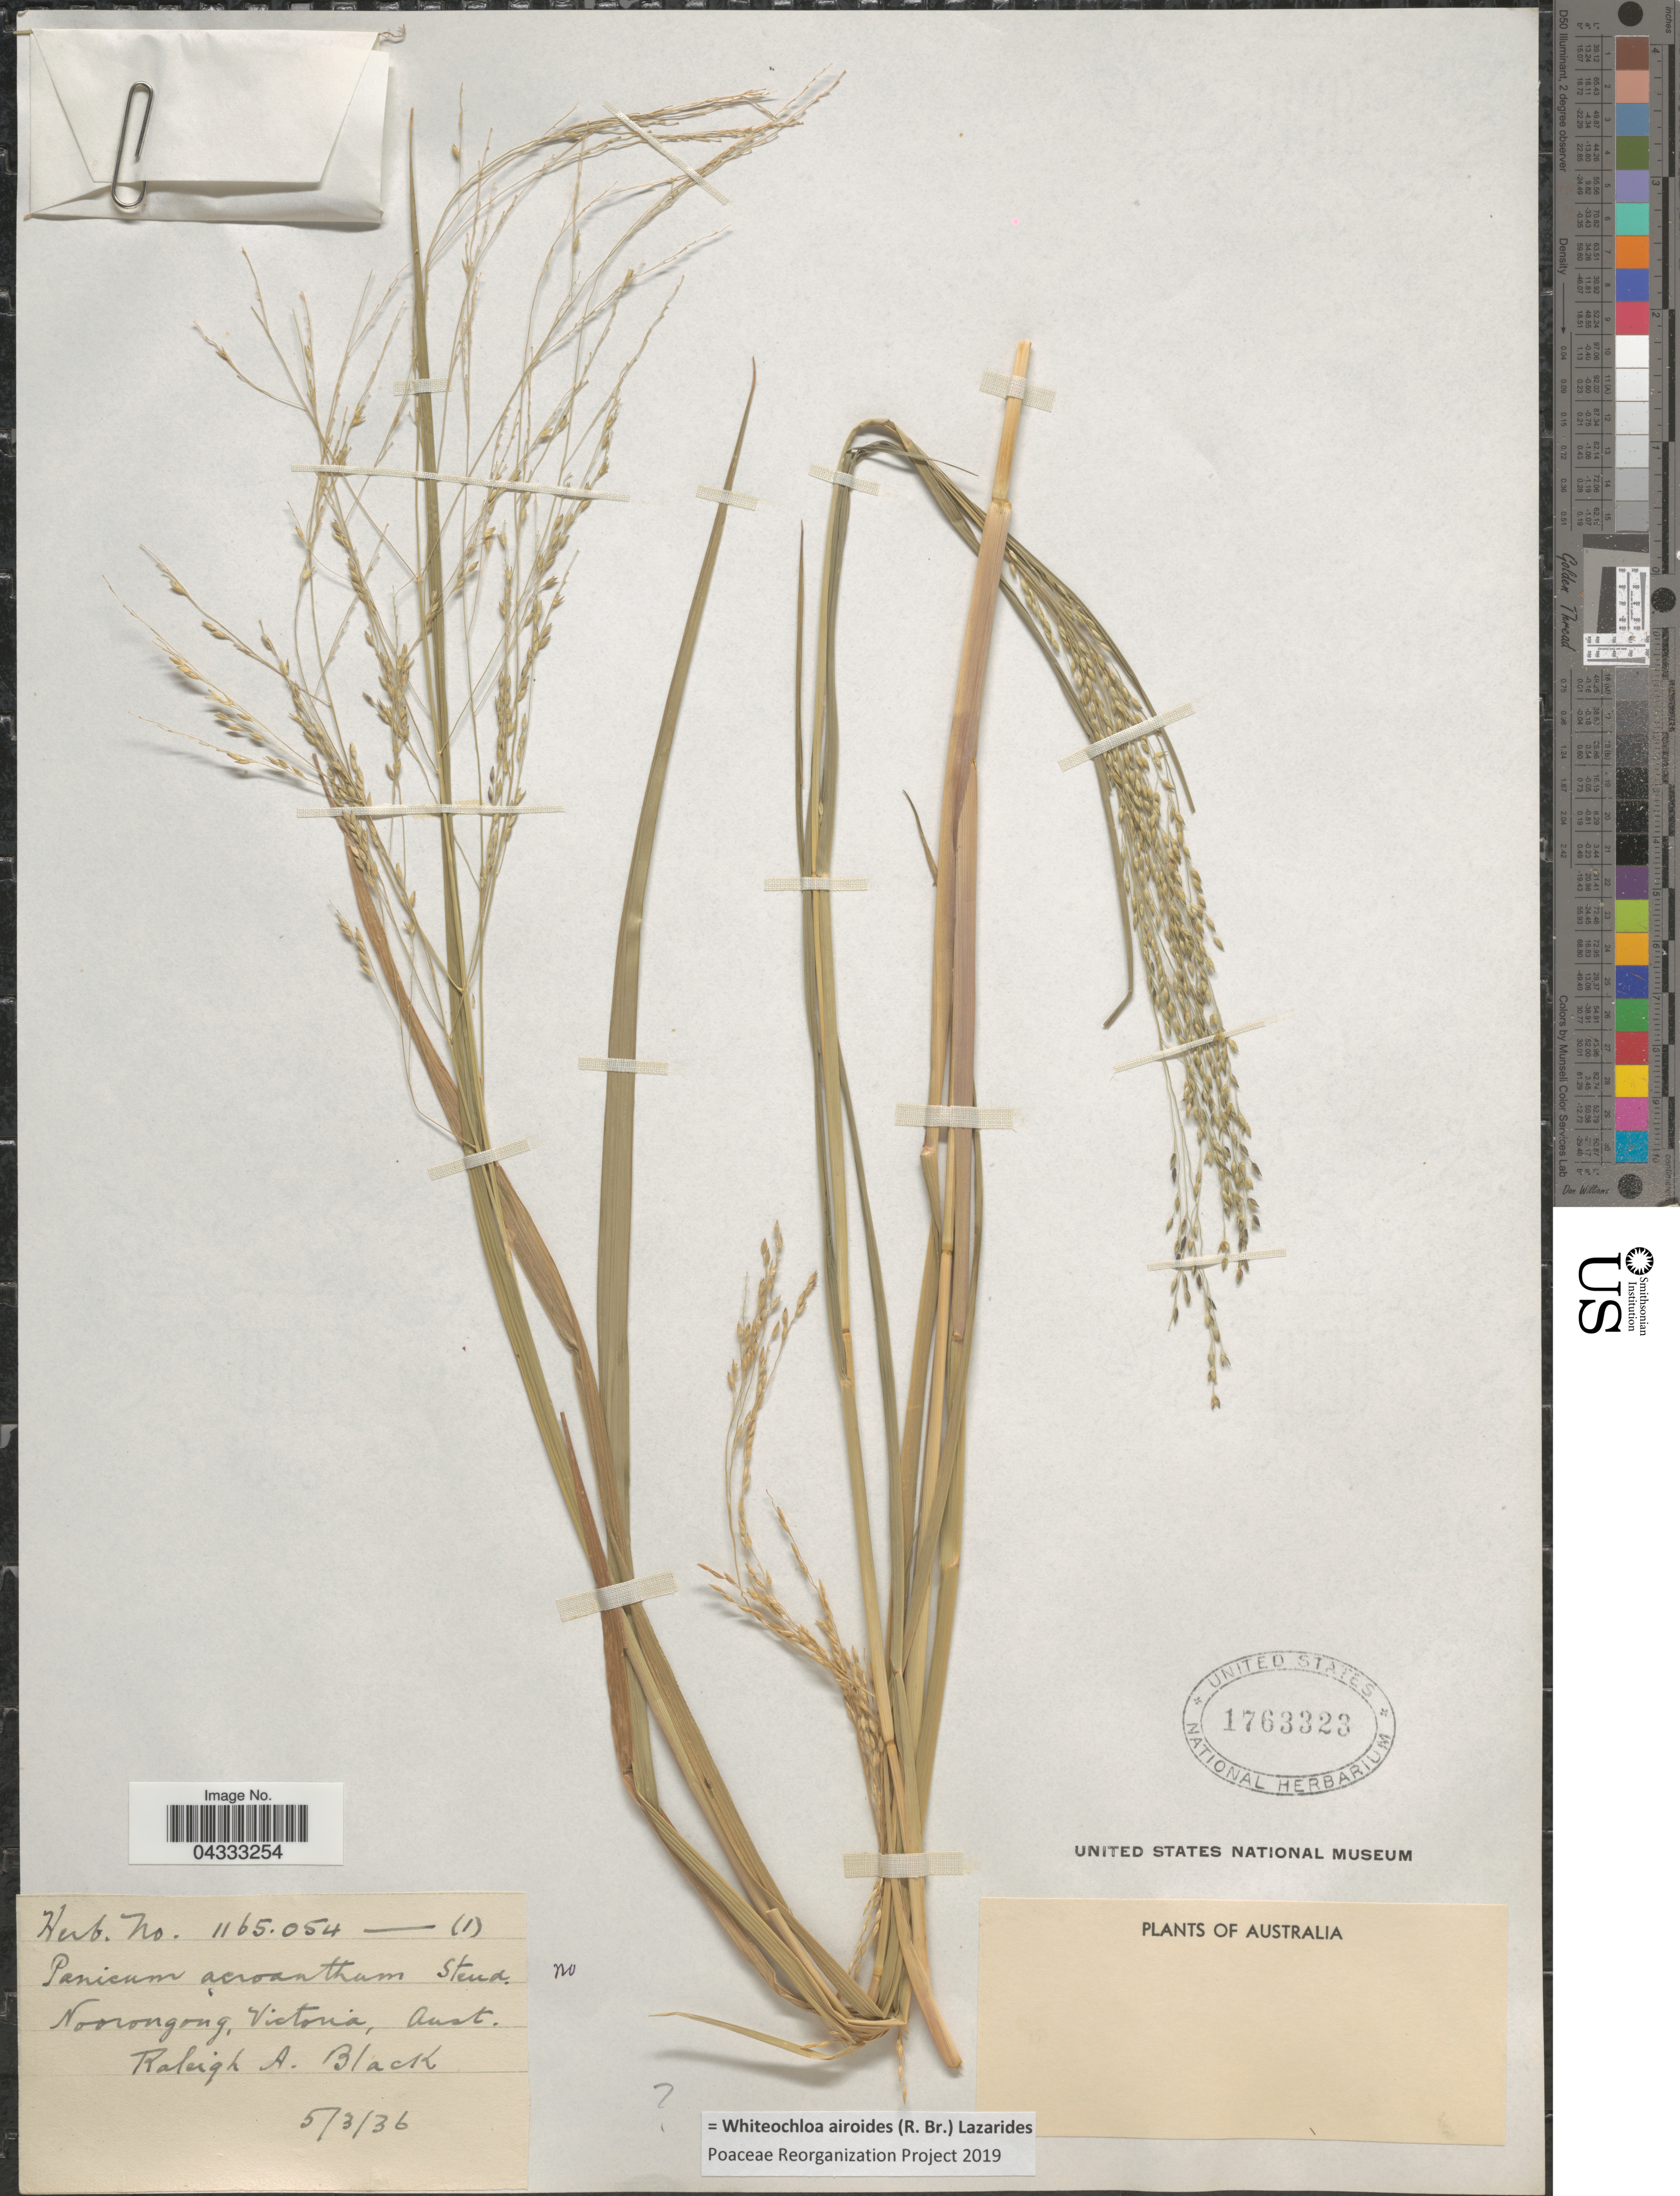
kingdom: Plantae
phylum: Tracheophyta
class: Liliopsida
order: Poales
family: Poaceae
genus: Whiteochloa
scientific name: Whiteochloa airoides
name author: (R.W. Br.) Lazarides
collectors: R. A. Black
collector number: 1165054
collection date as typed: Transcribed d/m/y: 5/3/36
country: Australia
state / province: Victoria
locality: Noorongong, Victoria.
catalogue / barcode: US 1763323